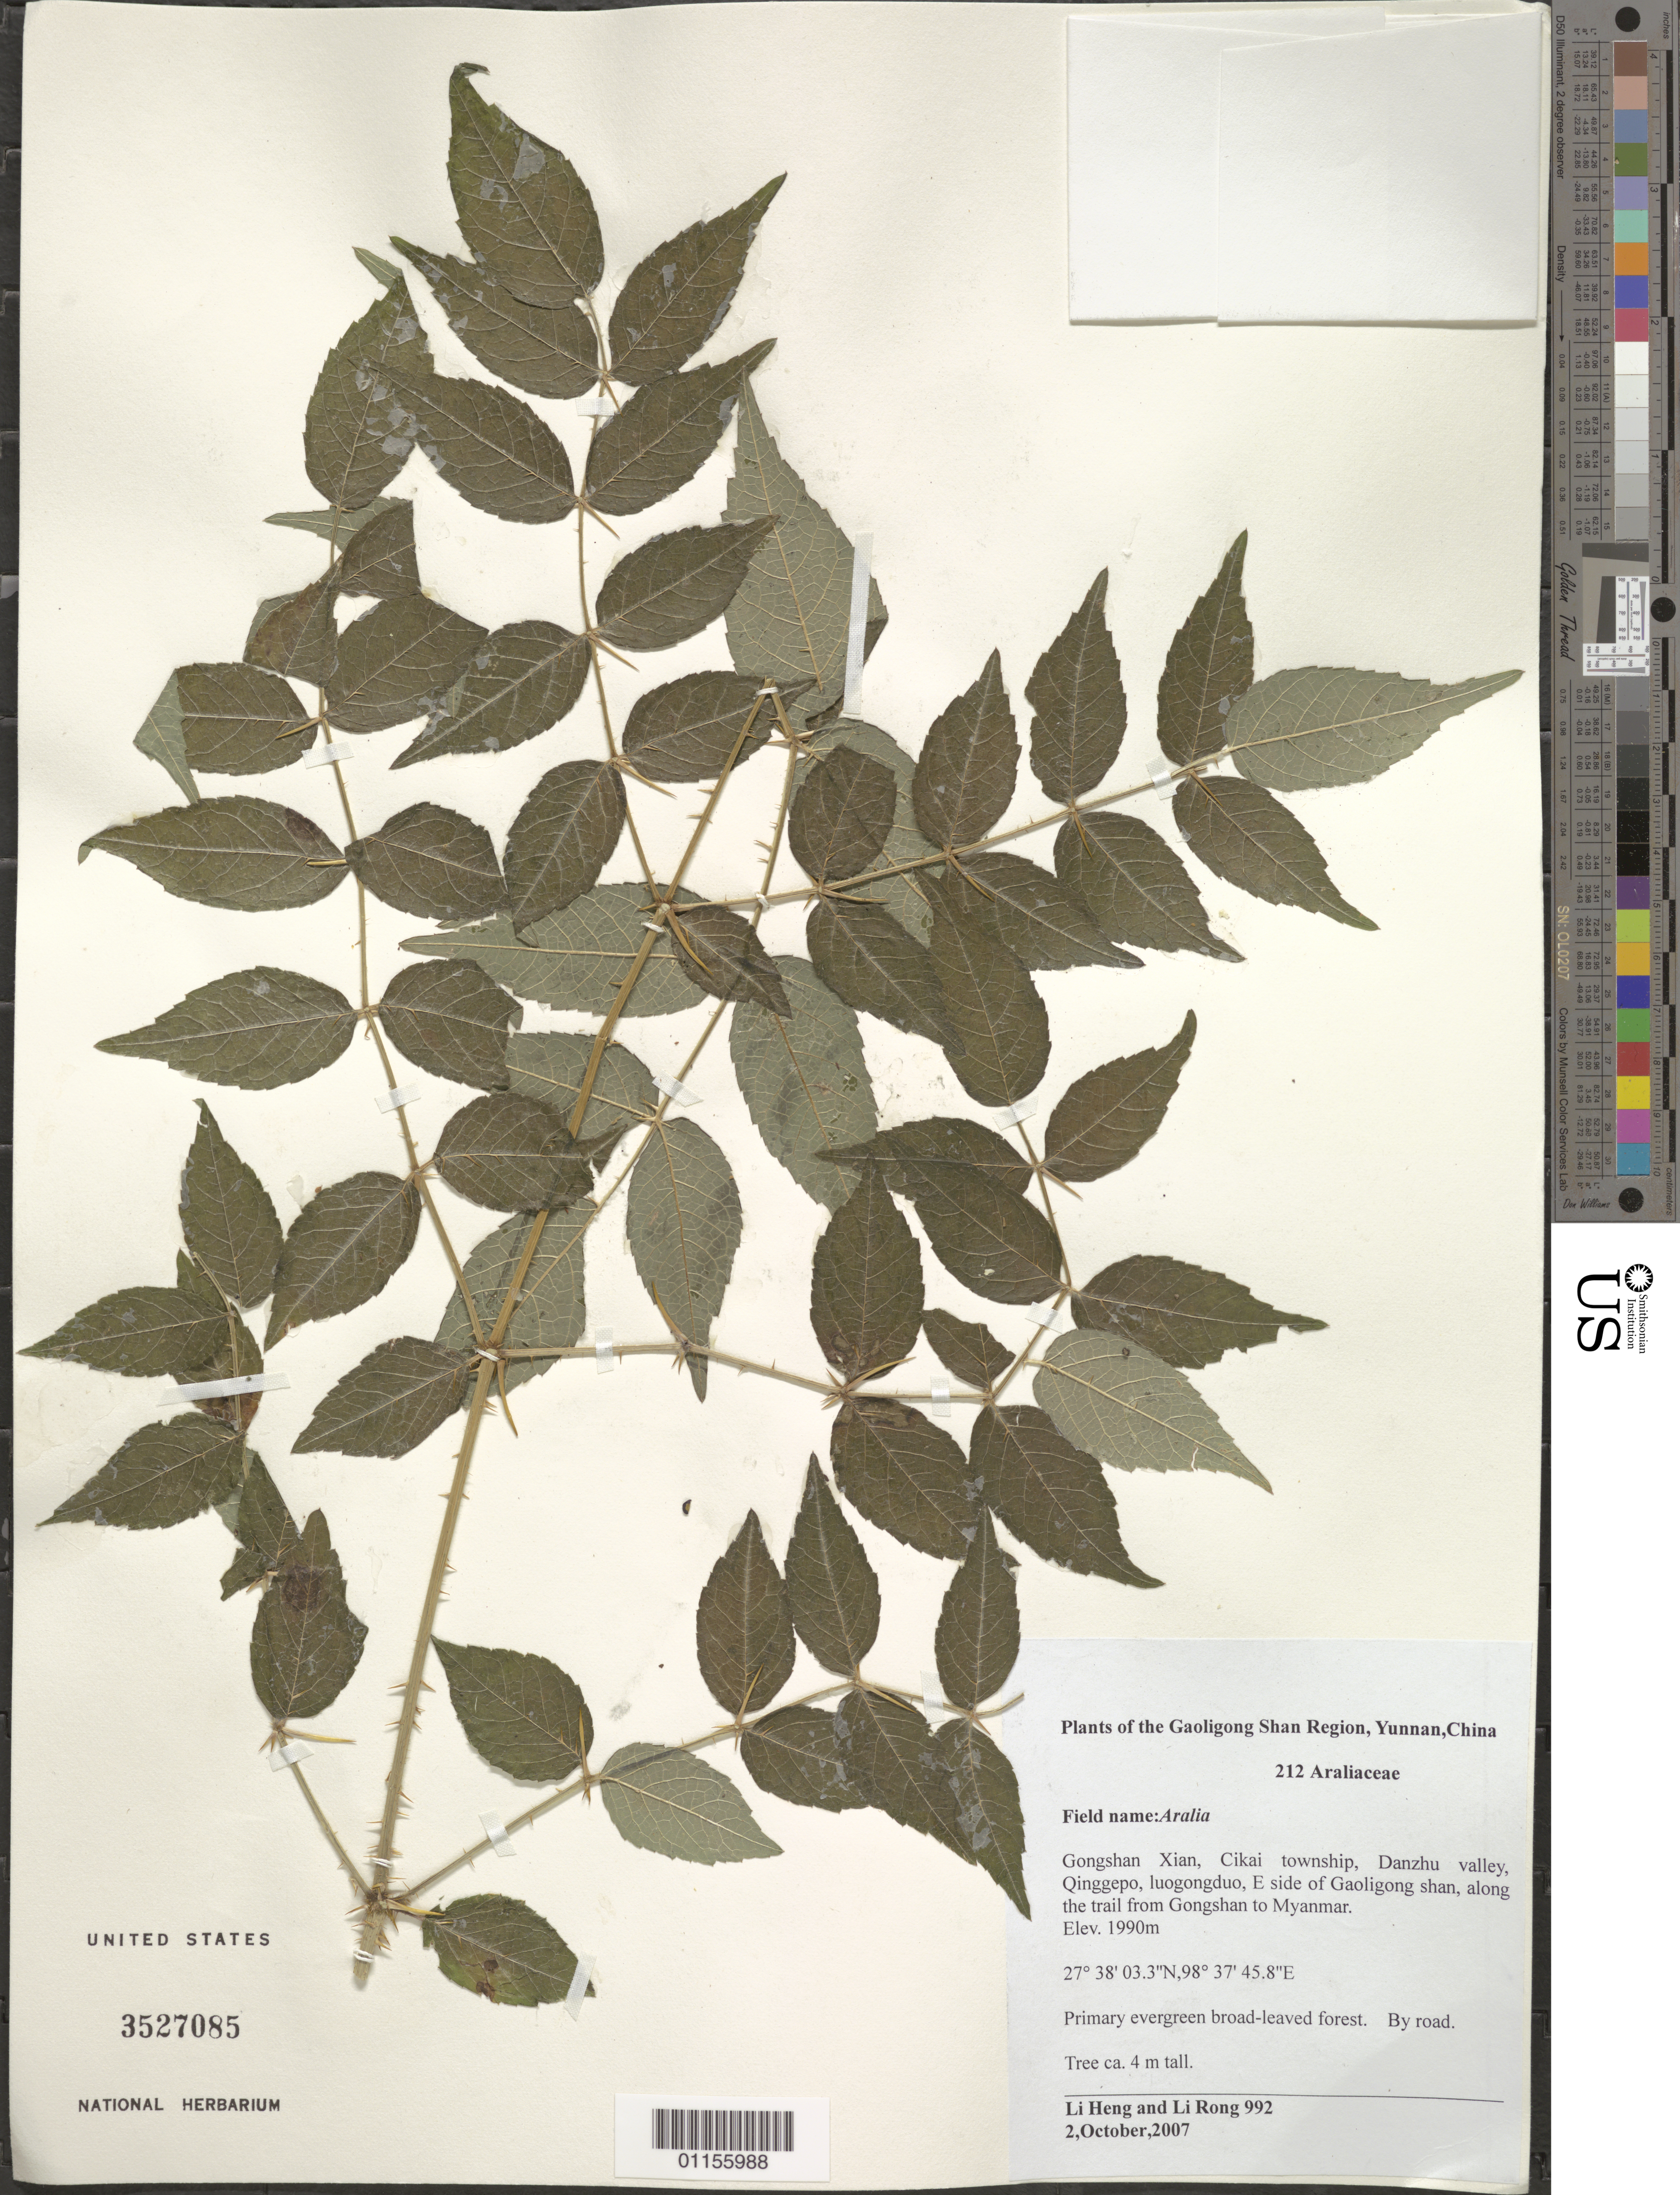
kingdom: Plantae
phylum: Tracheophyta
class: Magnoliopsida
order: Apiales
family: Araliaceae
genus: Aralia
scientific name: Aralia sp.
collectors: L. Heng & R. Li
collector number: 992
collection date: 2007-10-02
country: China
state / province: Yunnan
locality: Gongshan Xian, Cikai township, Danzhu valley, Maqiujing, E side of Gaoligong shan, along the trail from Gongshan to Myanmar.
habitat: Tree, growing in the primary evergreen broad-leaved forest. By road.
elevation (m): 1990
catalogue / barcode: US 3527085